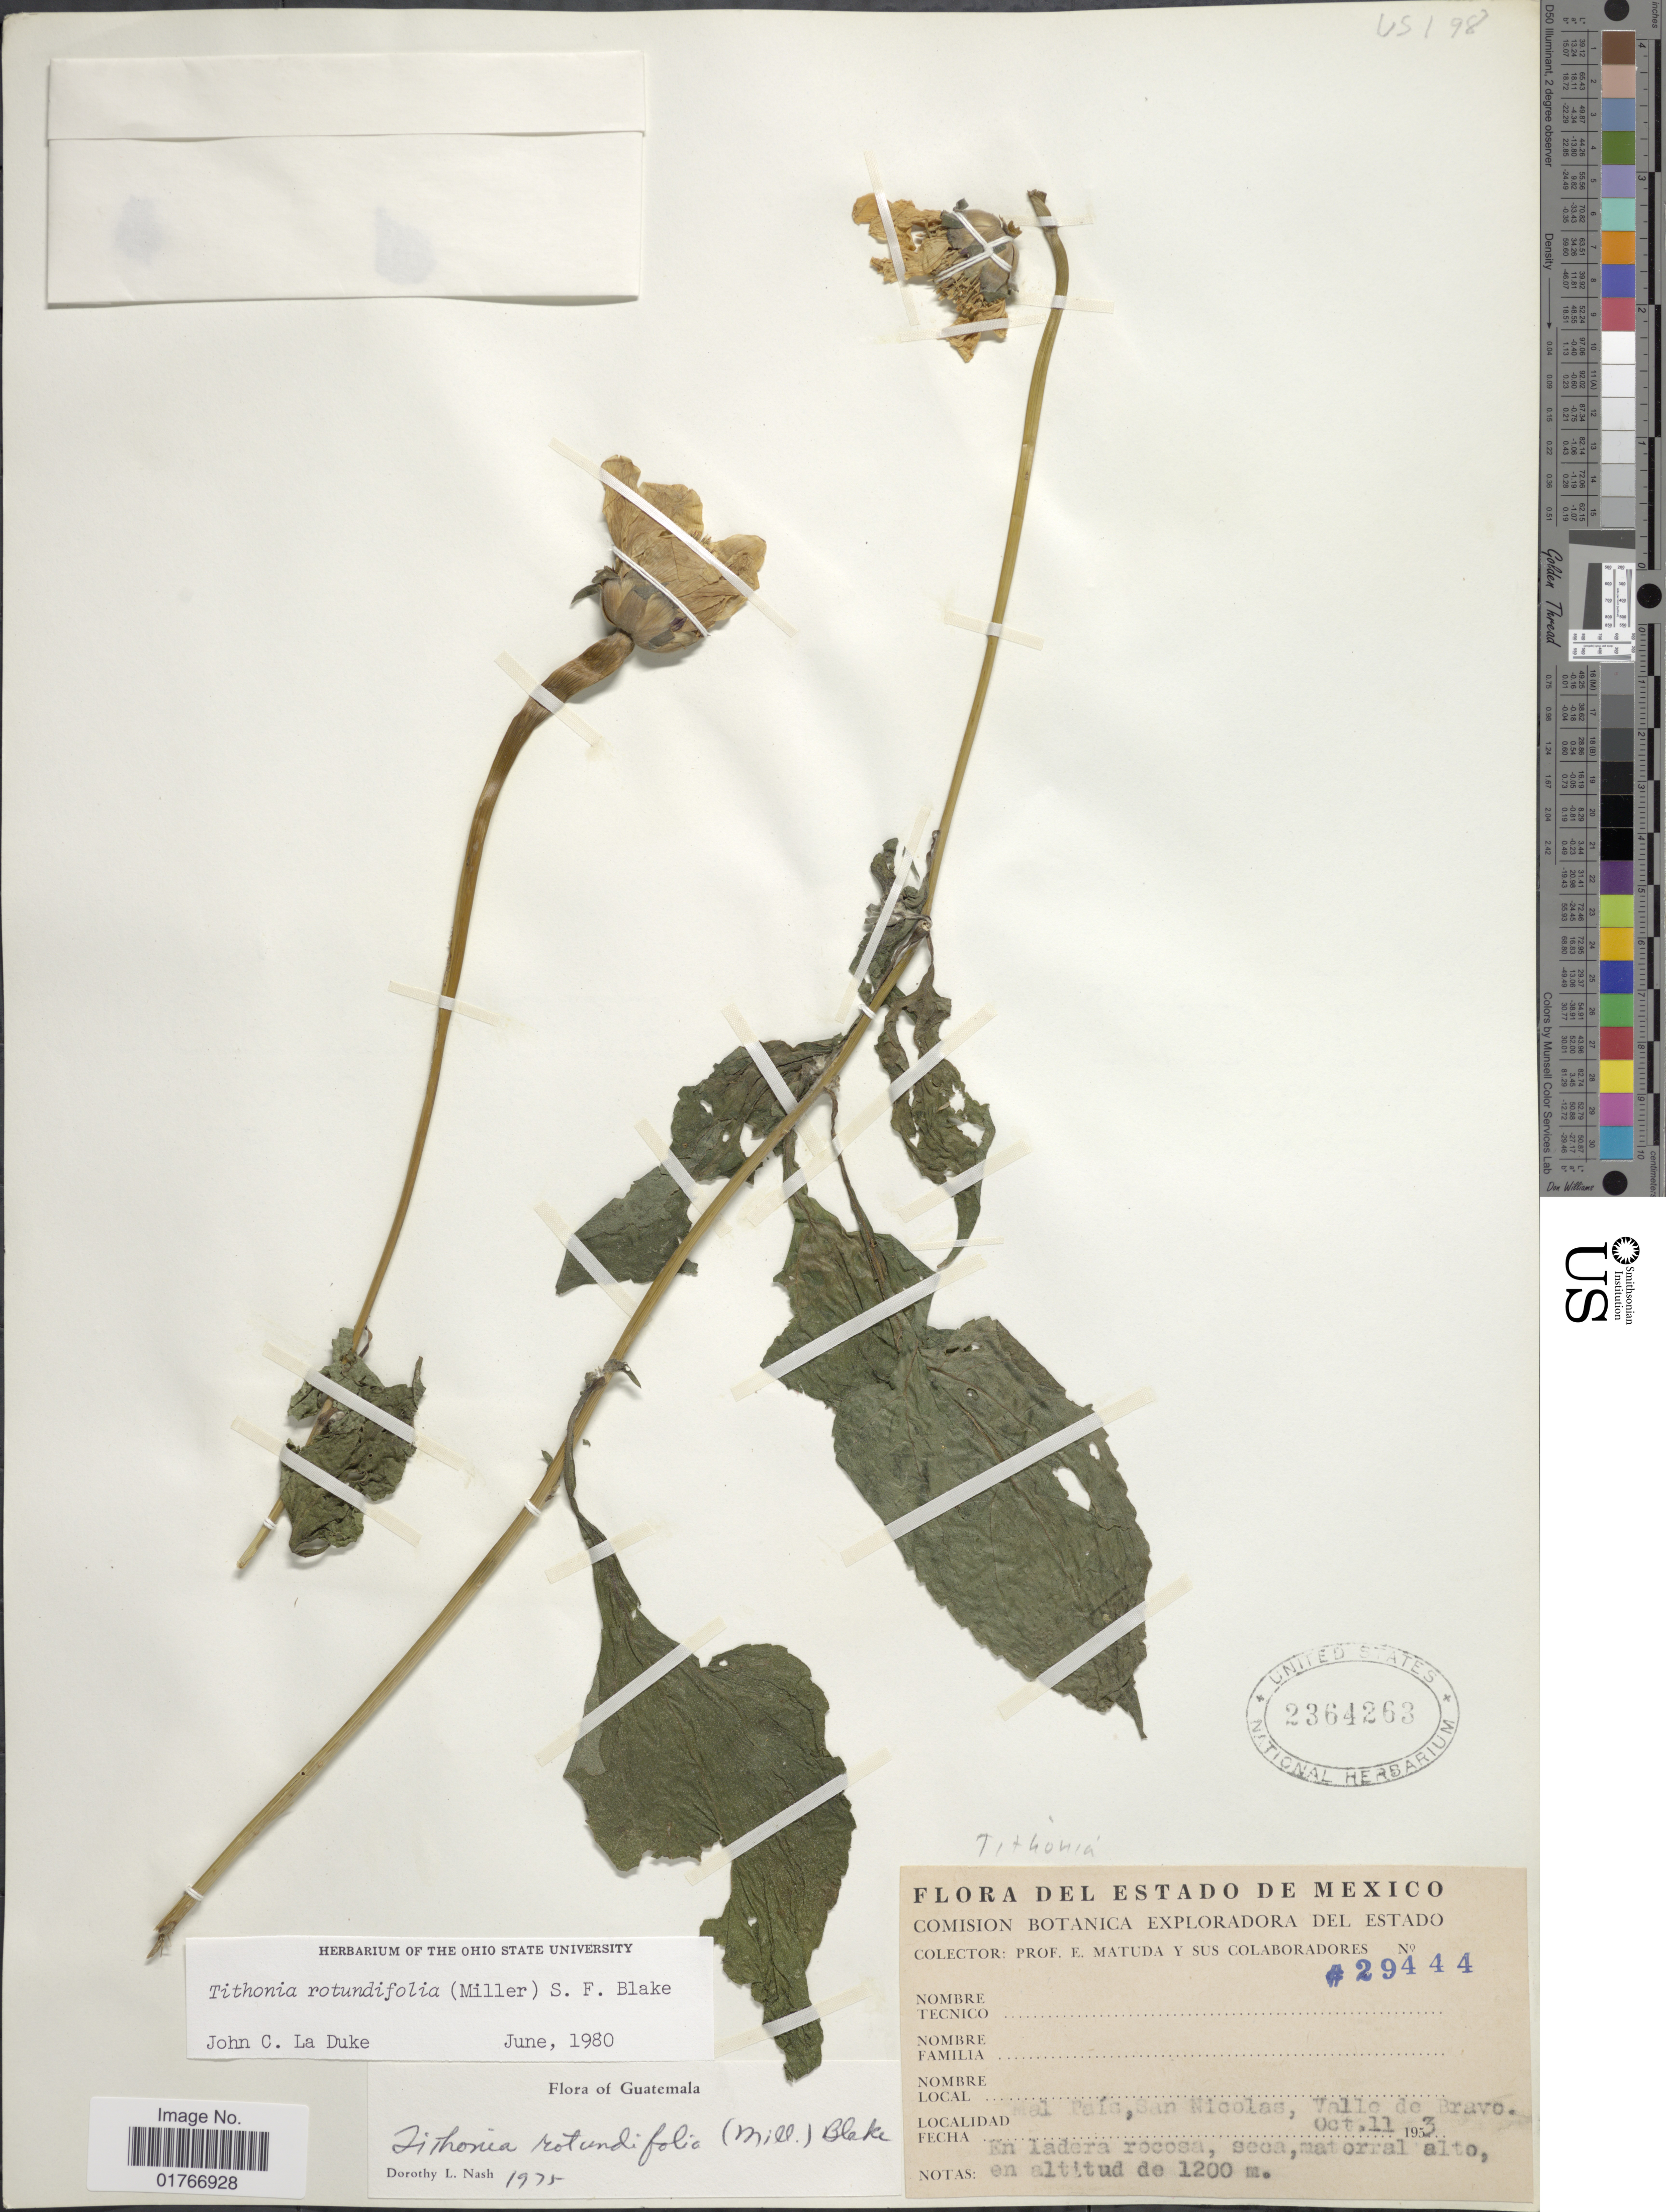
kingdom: Plantae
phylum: Tracheophyta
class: Magnoliopsida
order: Asterales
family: Asteraceae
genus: Tithonia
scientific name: Tithonia rotundifolia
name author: (Mill.) S.F. Blake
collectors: E. Matuda & et al.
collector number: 29444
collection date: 1953-10-11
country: Mexico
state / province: México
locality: Mal Pais, San Nicolas, Valle de Bravo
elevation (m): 1200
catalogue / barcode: US 2364263